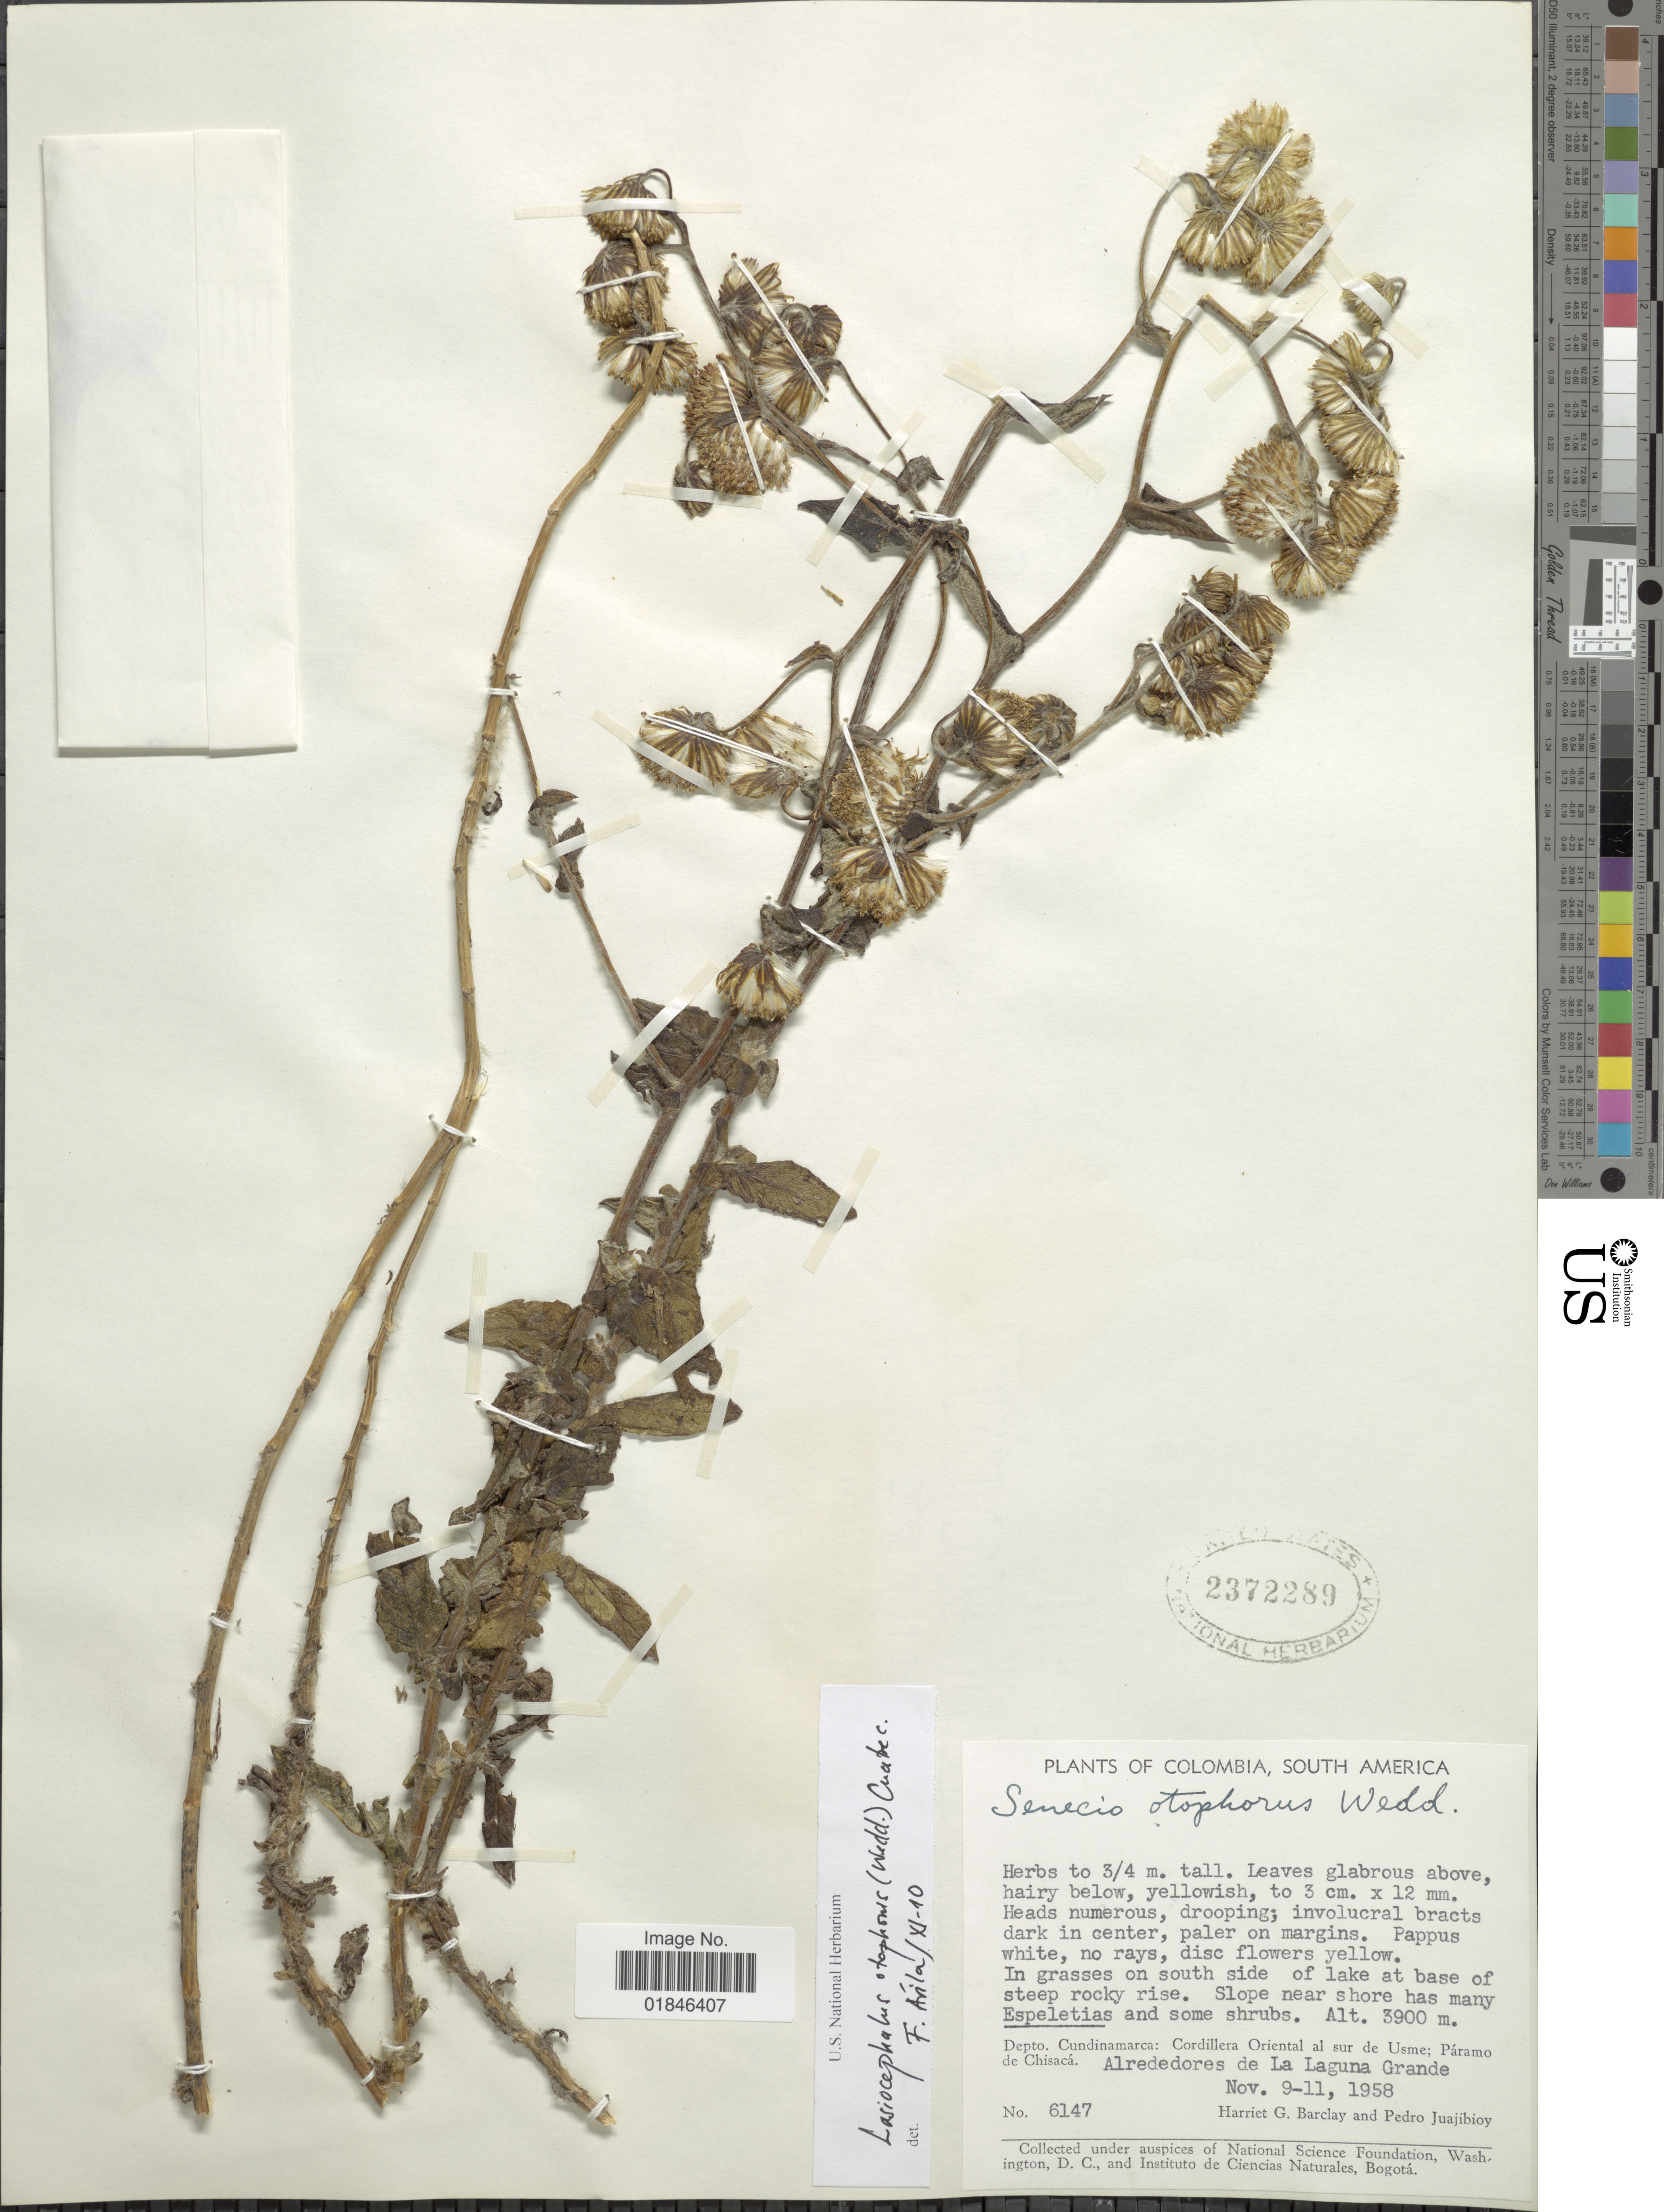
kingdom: Plantae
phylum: Tracheophyta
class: Magnoliopsida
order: Asterales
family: Asteraceae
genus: Senecio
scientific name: Senecio otophorus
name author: Wedd.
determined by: Salomon, Luciana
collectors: H. G. Barclay & P. Juajibioy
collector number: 6147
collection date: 1958-11-09/1958-11-11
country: Colombia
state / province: Cundinamarca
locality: Depto.Cundinamarca Cordillera Oriental al sur de Usme; Paramo de Chisaca. Alrededores de La Laguna Grande.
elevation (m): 3900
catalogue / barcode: US 2372289